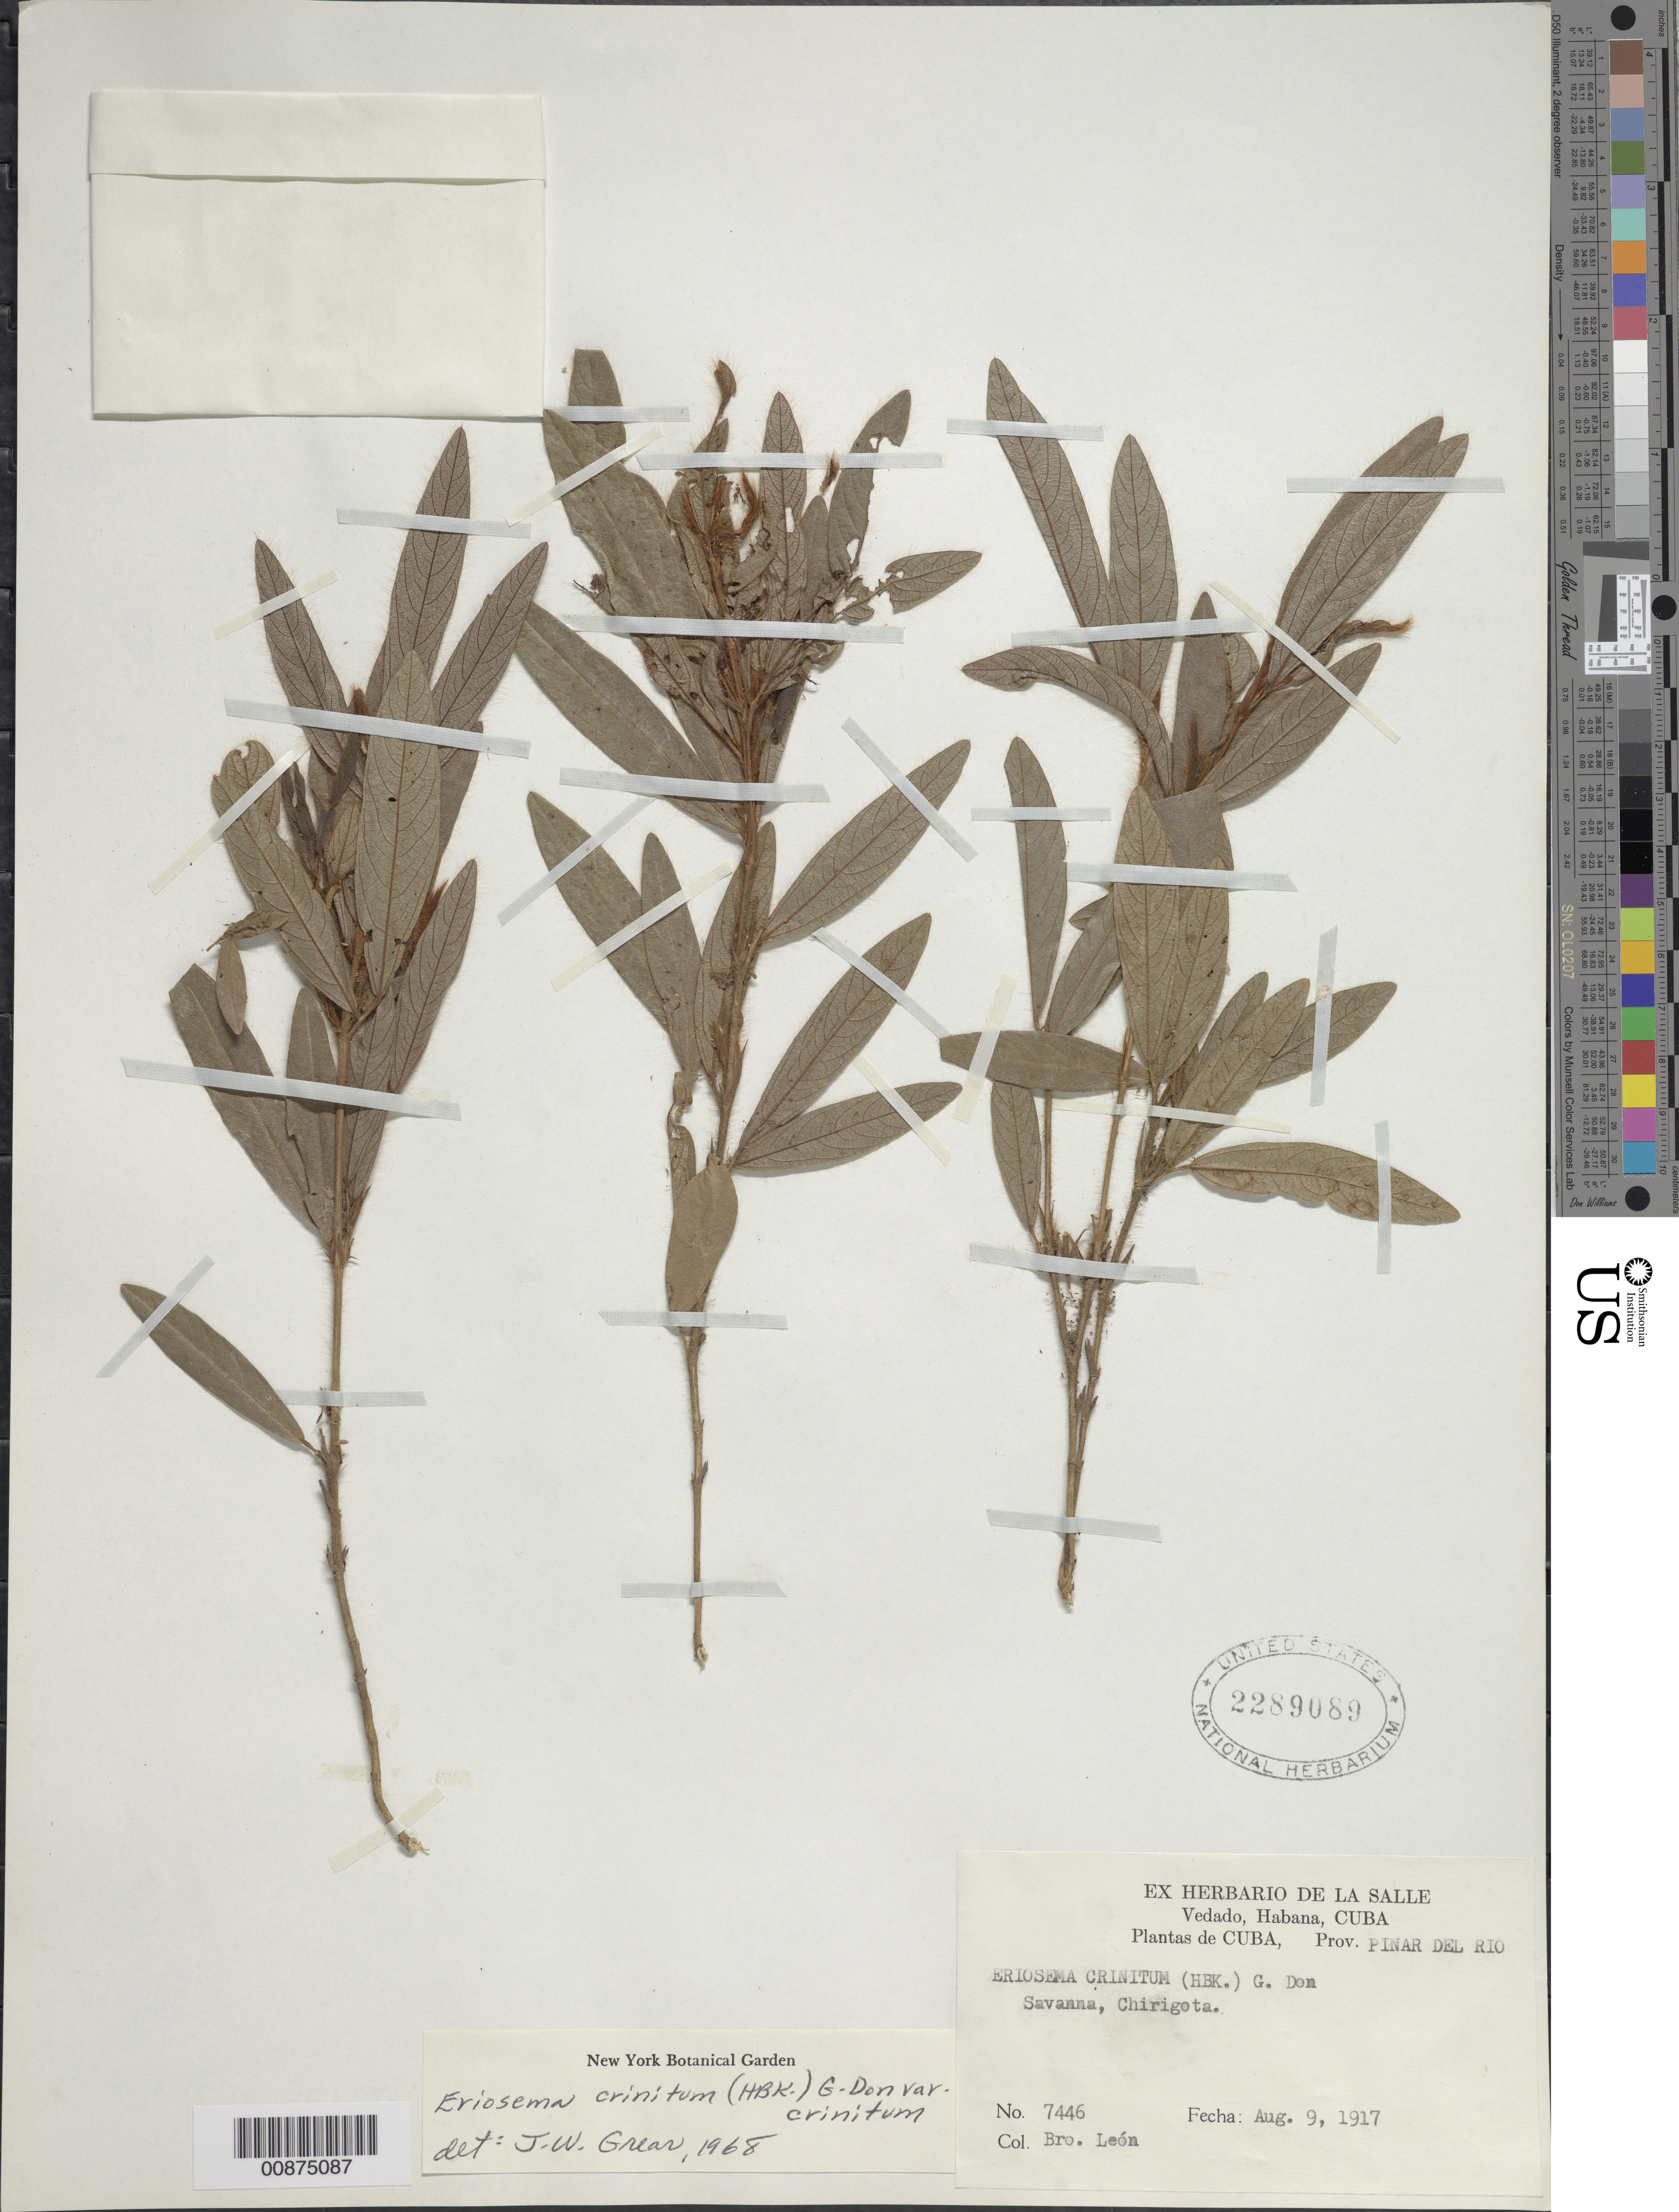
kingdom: Plantae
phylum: Tracheophyta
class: Magnoliopsida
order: Fabales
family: Fabaceae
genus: Eriosema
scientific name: Eriosema crinitum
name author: (Kunth) G. Don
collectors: Bro. León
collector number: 7446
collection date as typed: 09 Aug 1917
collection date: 1917-08-09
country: Cuba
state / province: Pinar del Rio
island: Cuba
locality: Chirigota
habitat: Savanna.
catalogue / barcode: US 2289089